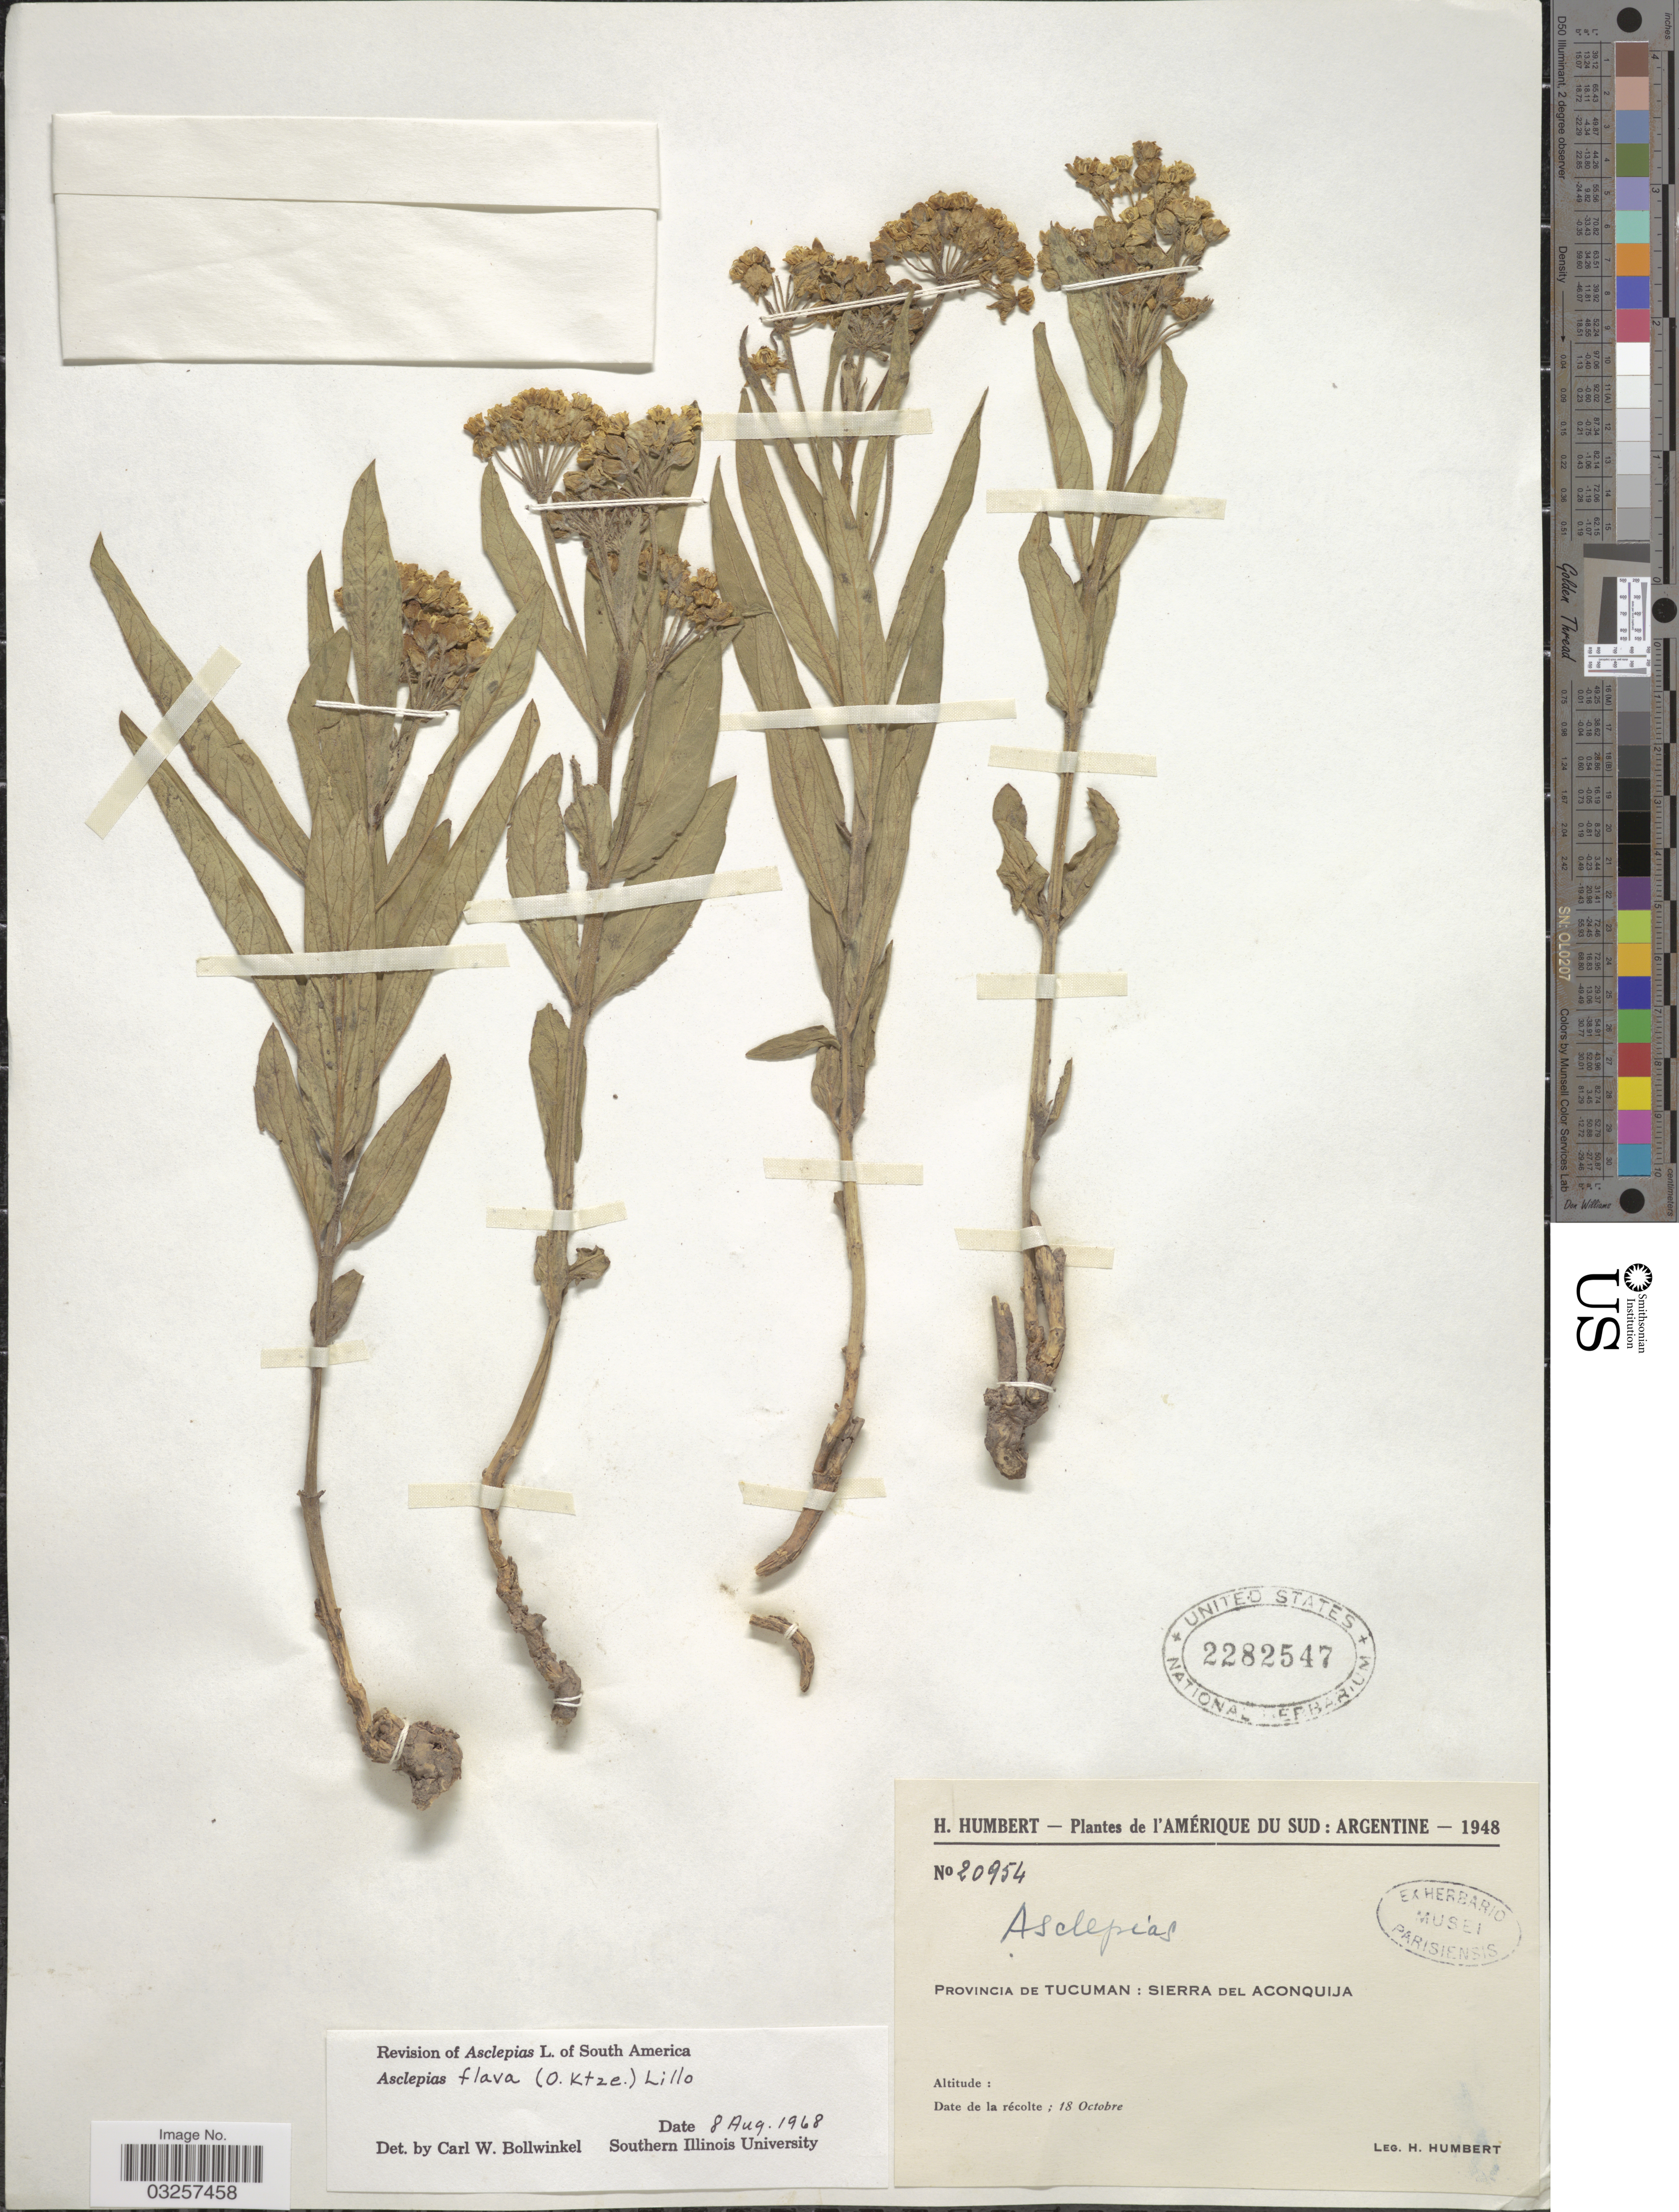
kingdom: Plantae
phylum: Tracheophyta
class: Magnoliopsida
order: Gentianales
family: Apocynaceae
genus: Asclepias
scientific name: Asclepias flava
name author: N.E. Br.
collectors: H. Humbert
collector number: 20954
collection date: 1948-10-18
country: Argentina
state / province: Tucuman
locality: Provincia de Tucuman: Sierra del Aconquija.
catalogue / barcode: US 2282547